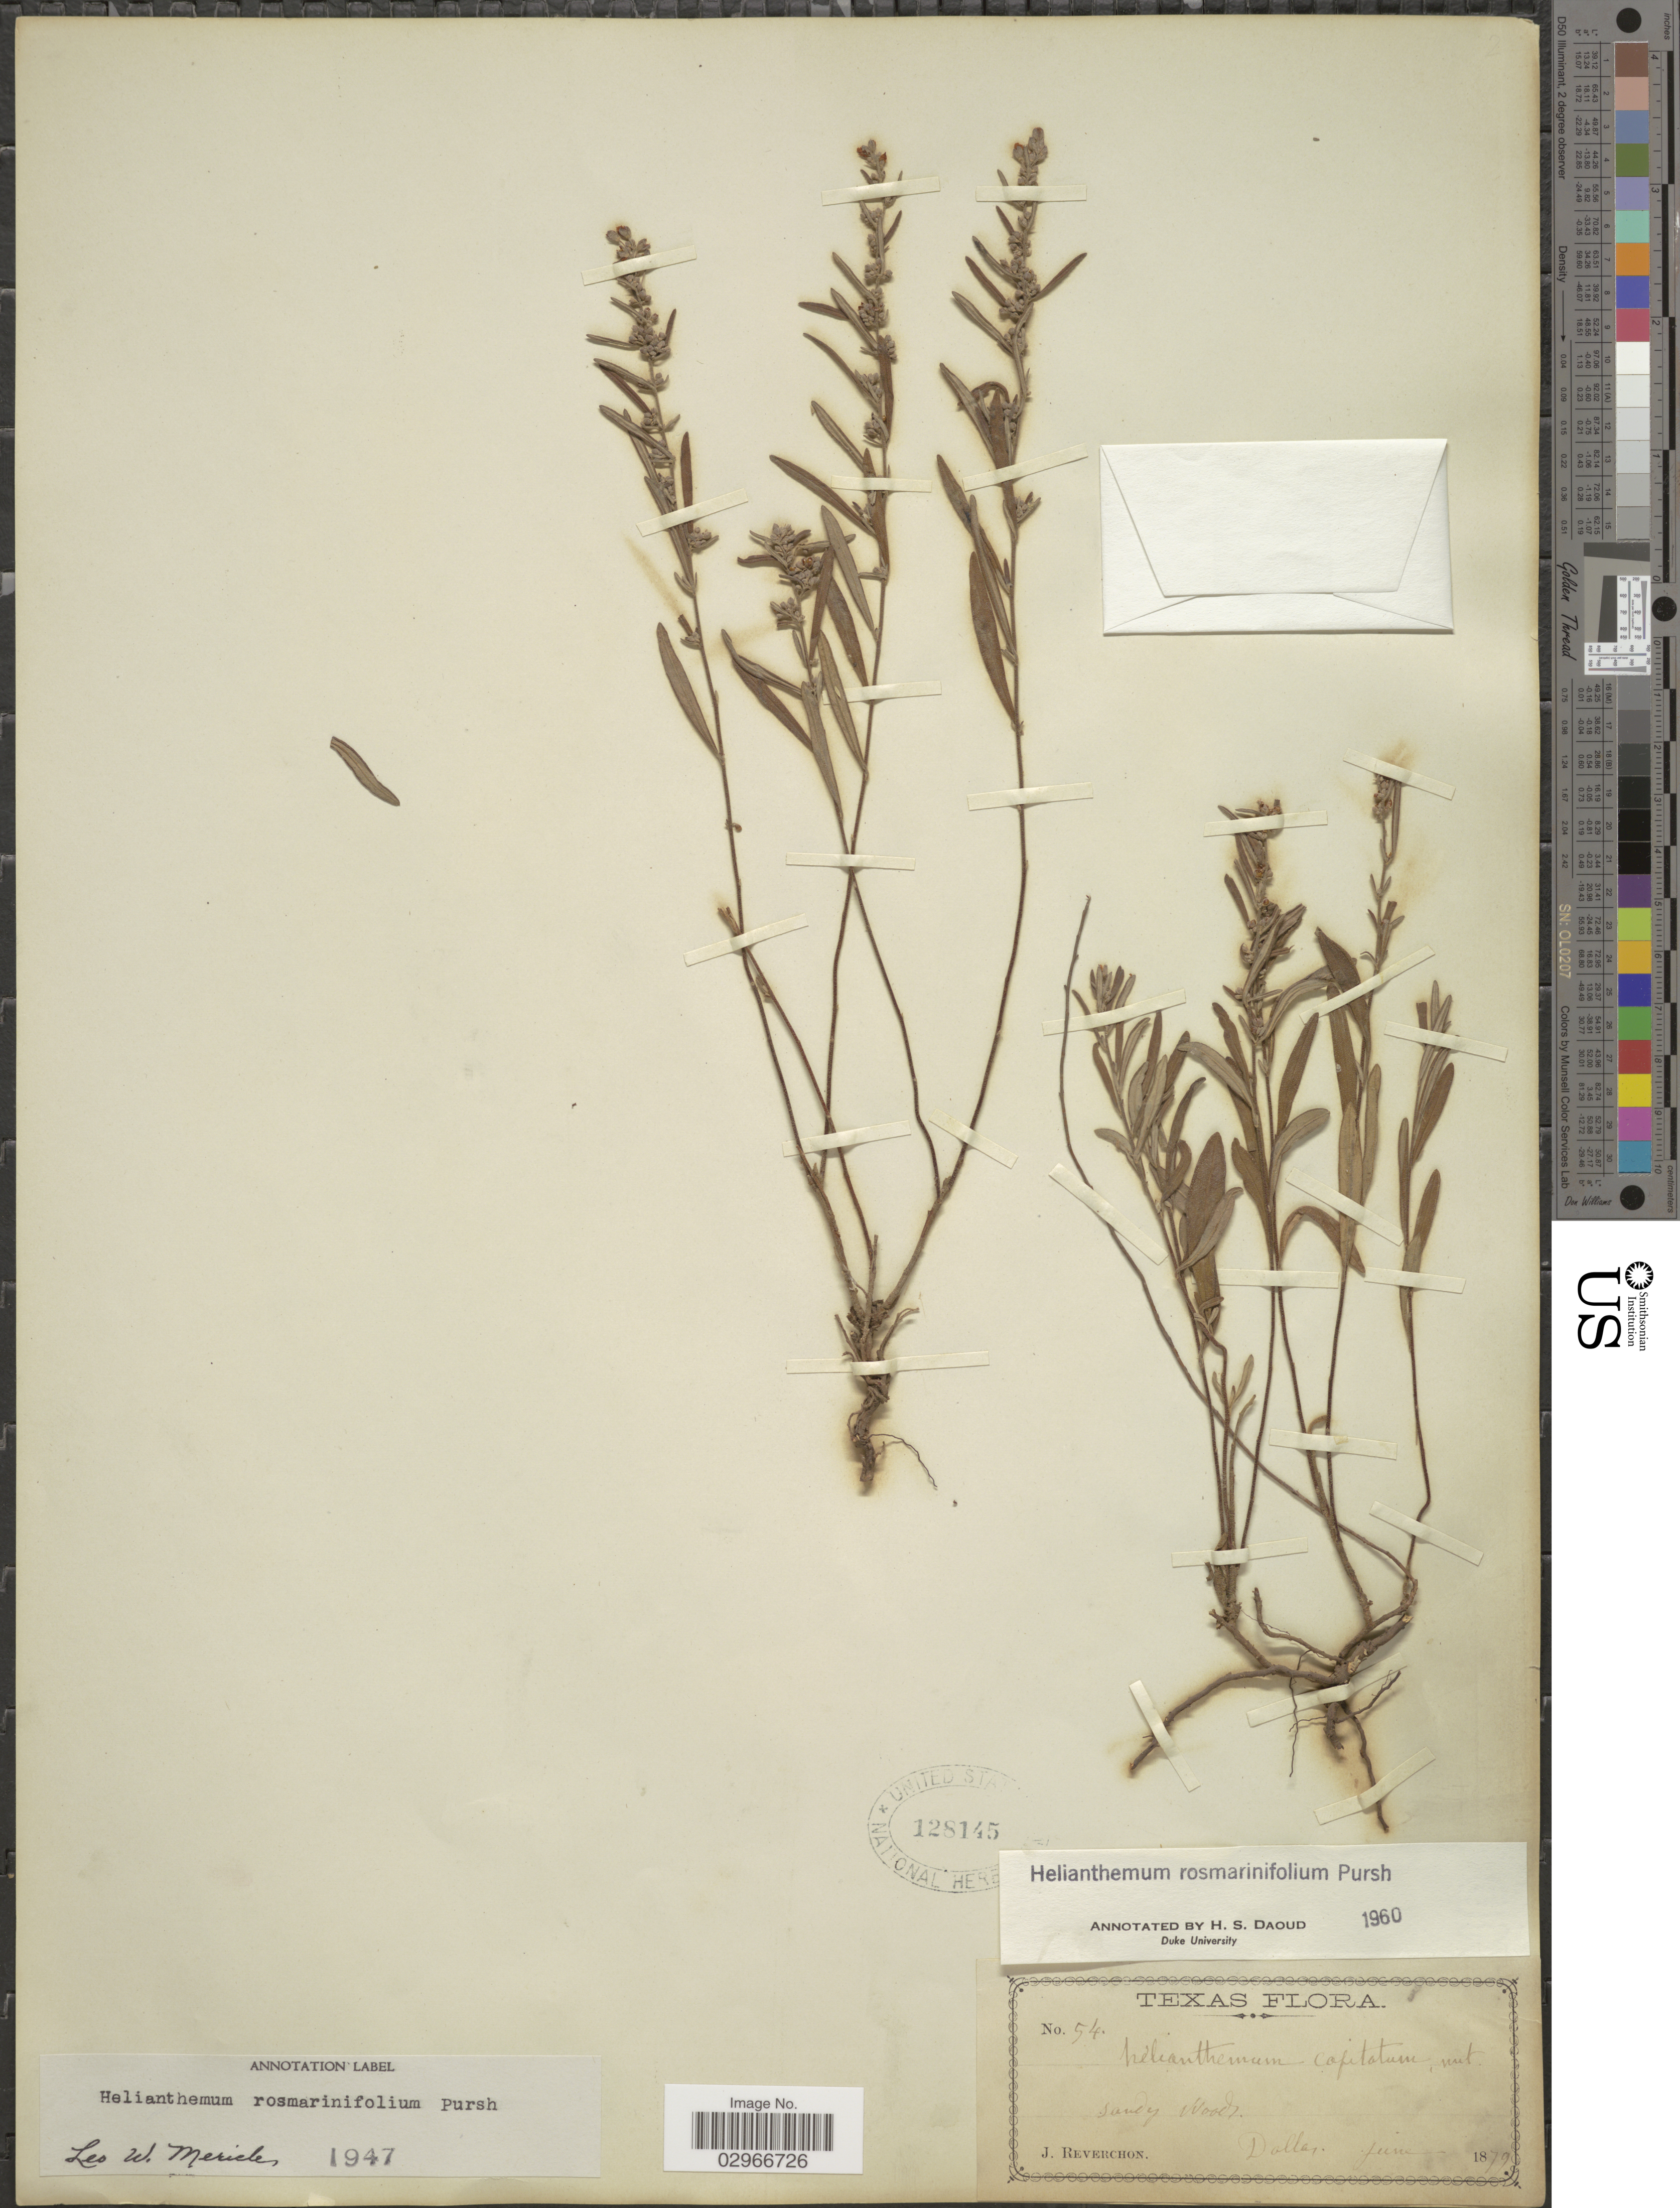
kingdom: Plantae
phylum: Tracheophyta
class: Magnoliopsida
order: Malvales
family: Cistaceae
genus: Helianthemum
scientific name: Helianthemum rosmarinifolium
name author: Pursh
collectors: J. Reverchon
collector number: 54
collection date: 1879-06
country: United States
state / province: Texas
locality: Dallas.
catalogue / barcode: US 128145